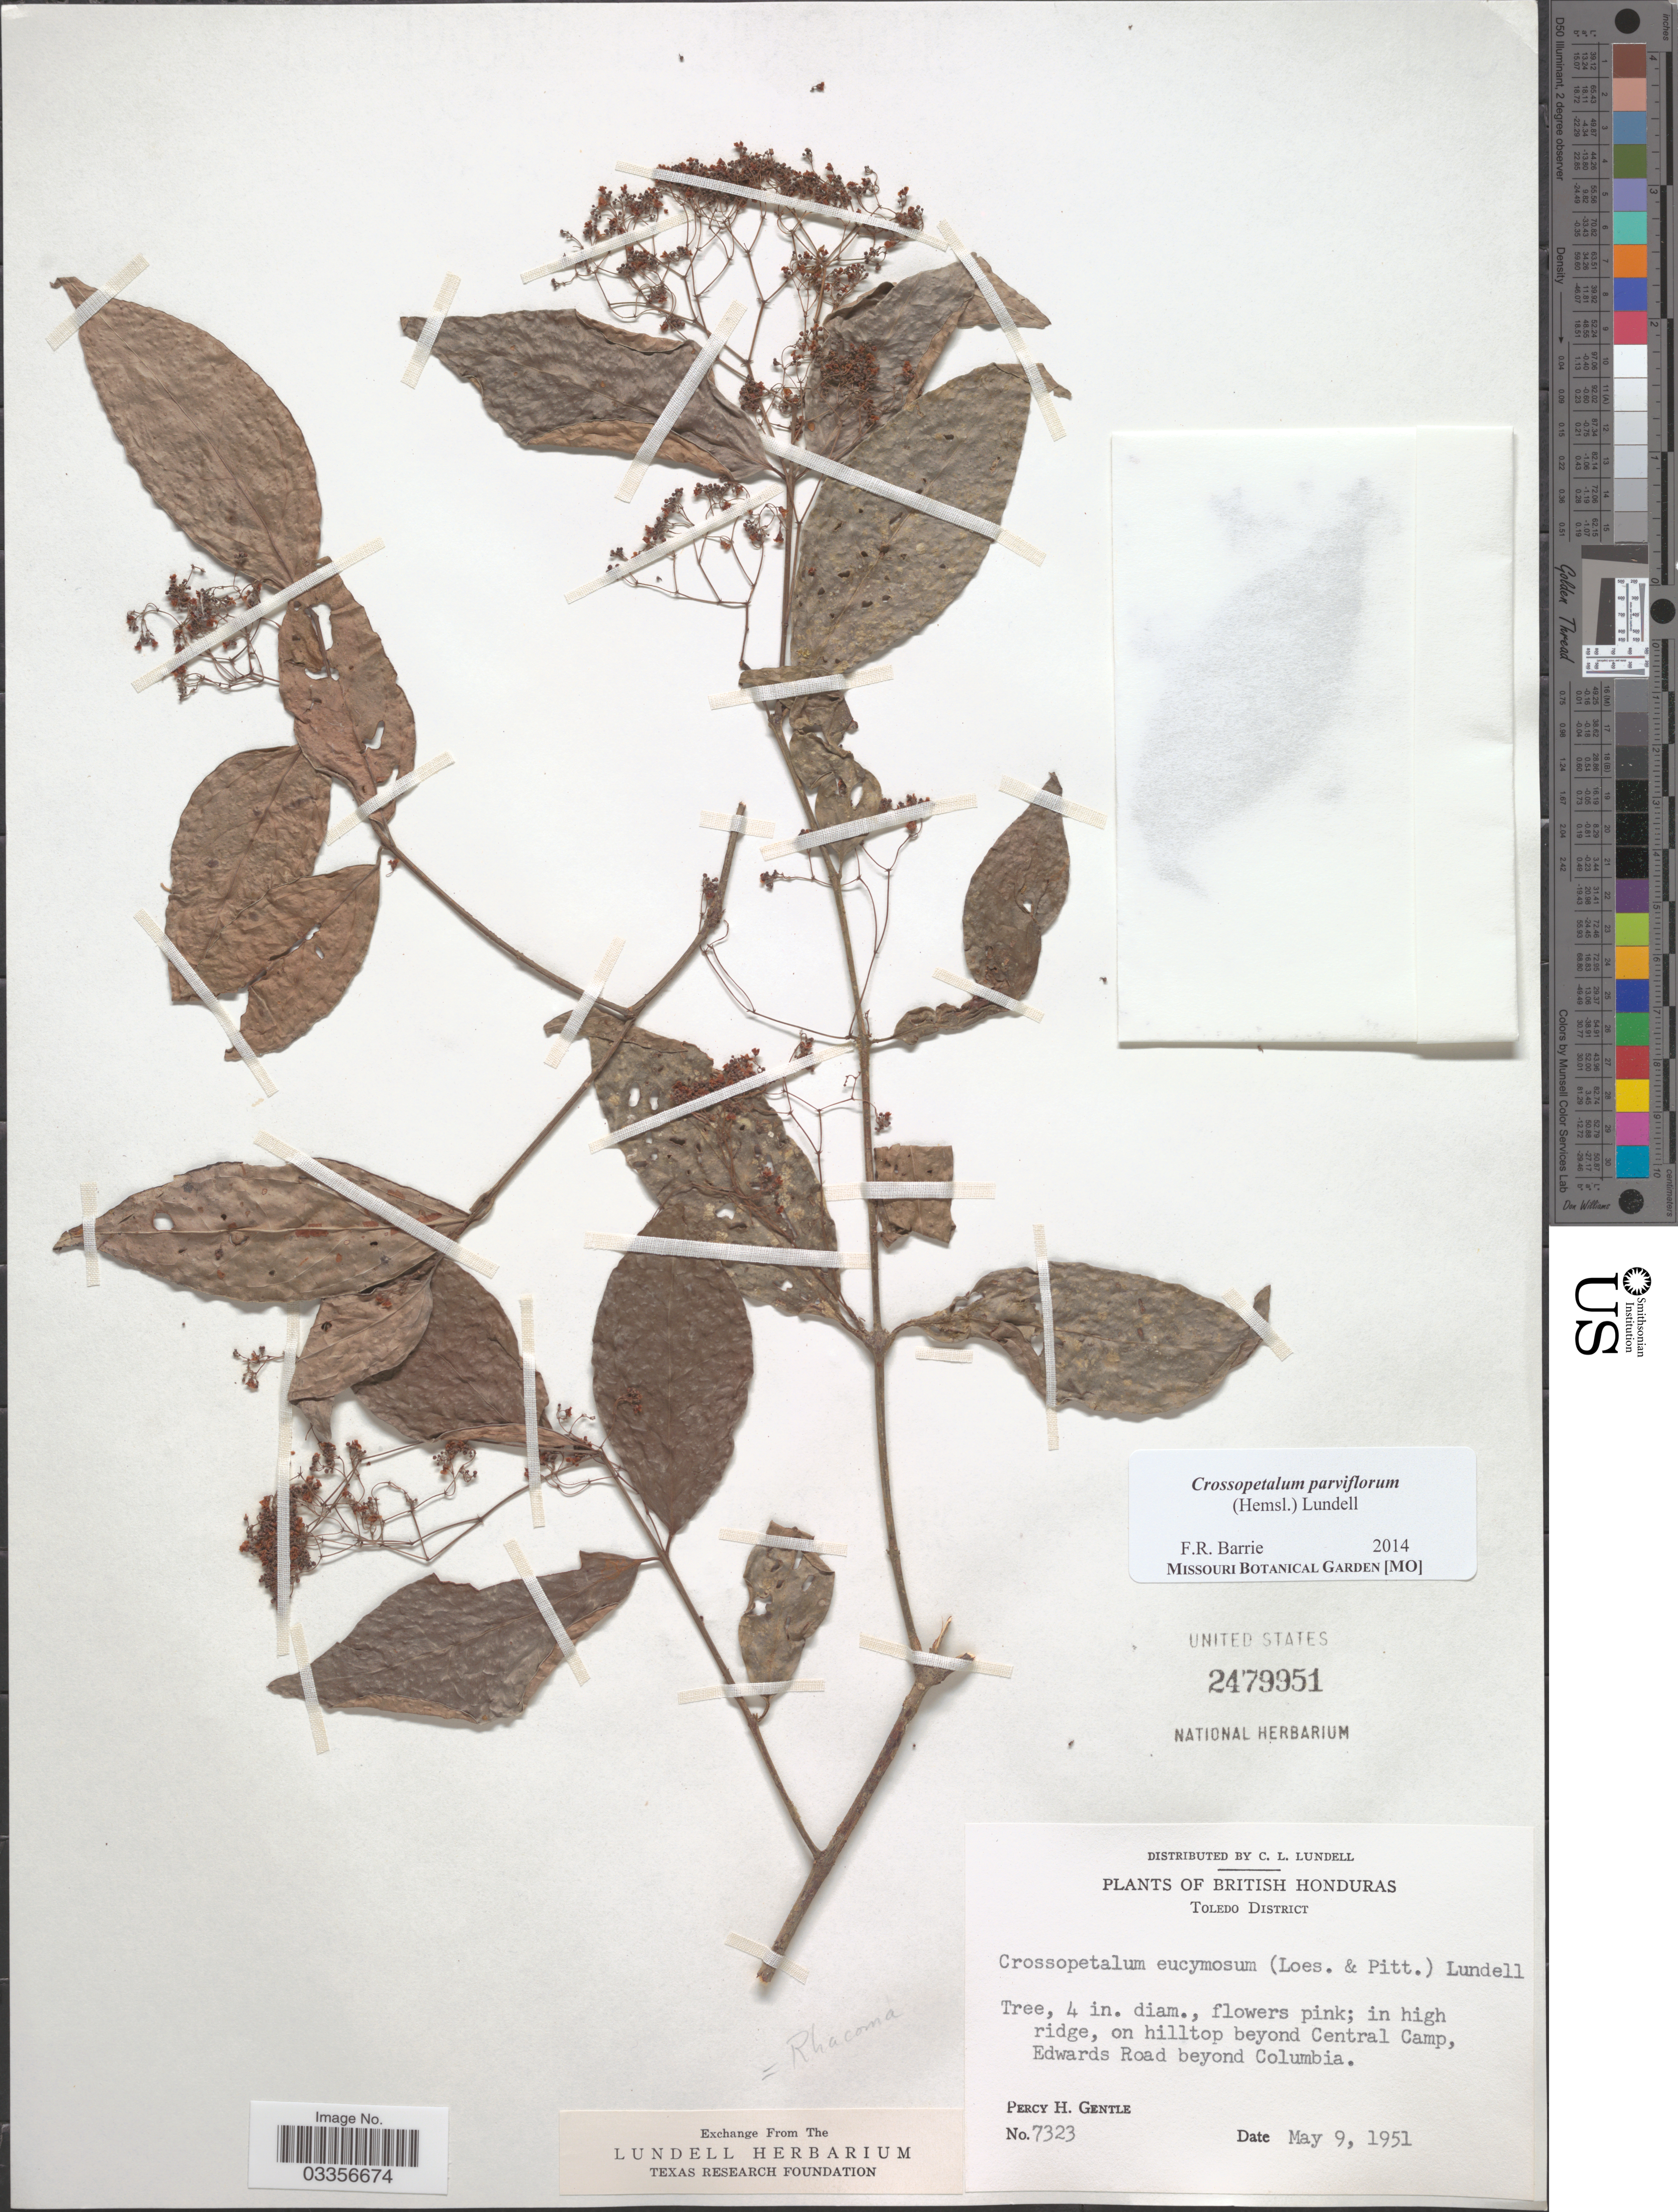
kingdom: Plantae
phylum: Tracheophyta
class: Magnoliopsida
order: Celastrales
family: Celastraceae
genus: Crossopetalum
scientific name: Crossopetalum parviflorum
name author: L.O. Williams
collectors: P. H. Gentle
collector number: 7323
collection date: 1951-05-09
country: Belize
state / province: Toledo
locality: British Honduras, Toledo District, on hilltop beyond Central Camp, Edwards Road beyond Columbia.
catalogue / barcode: US 2479951